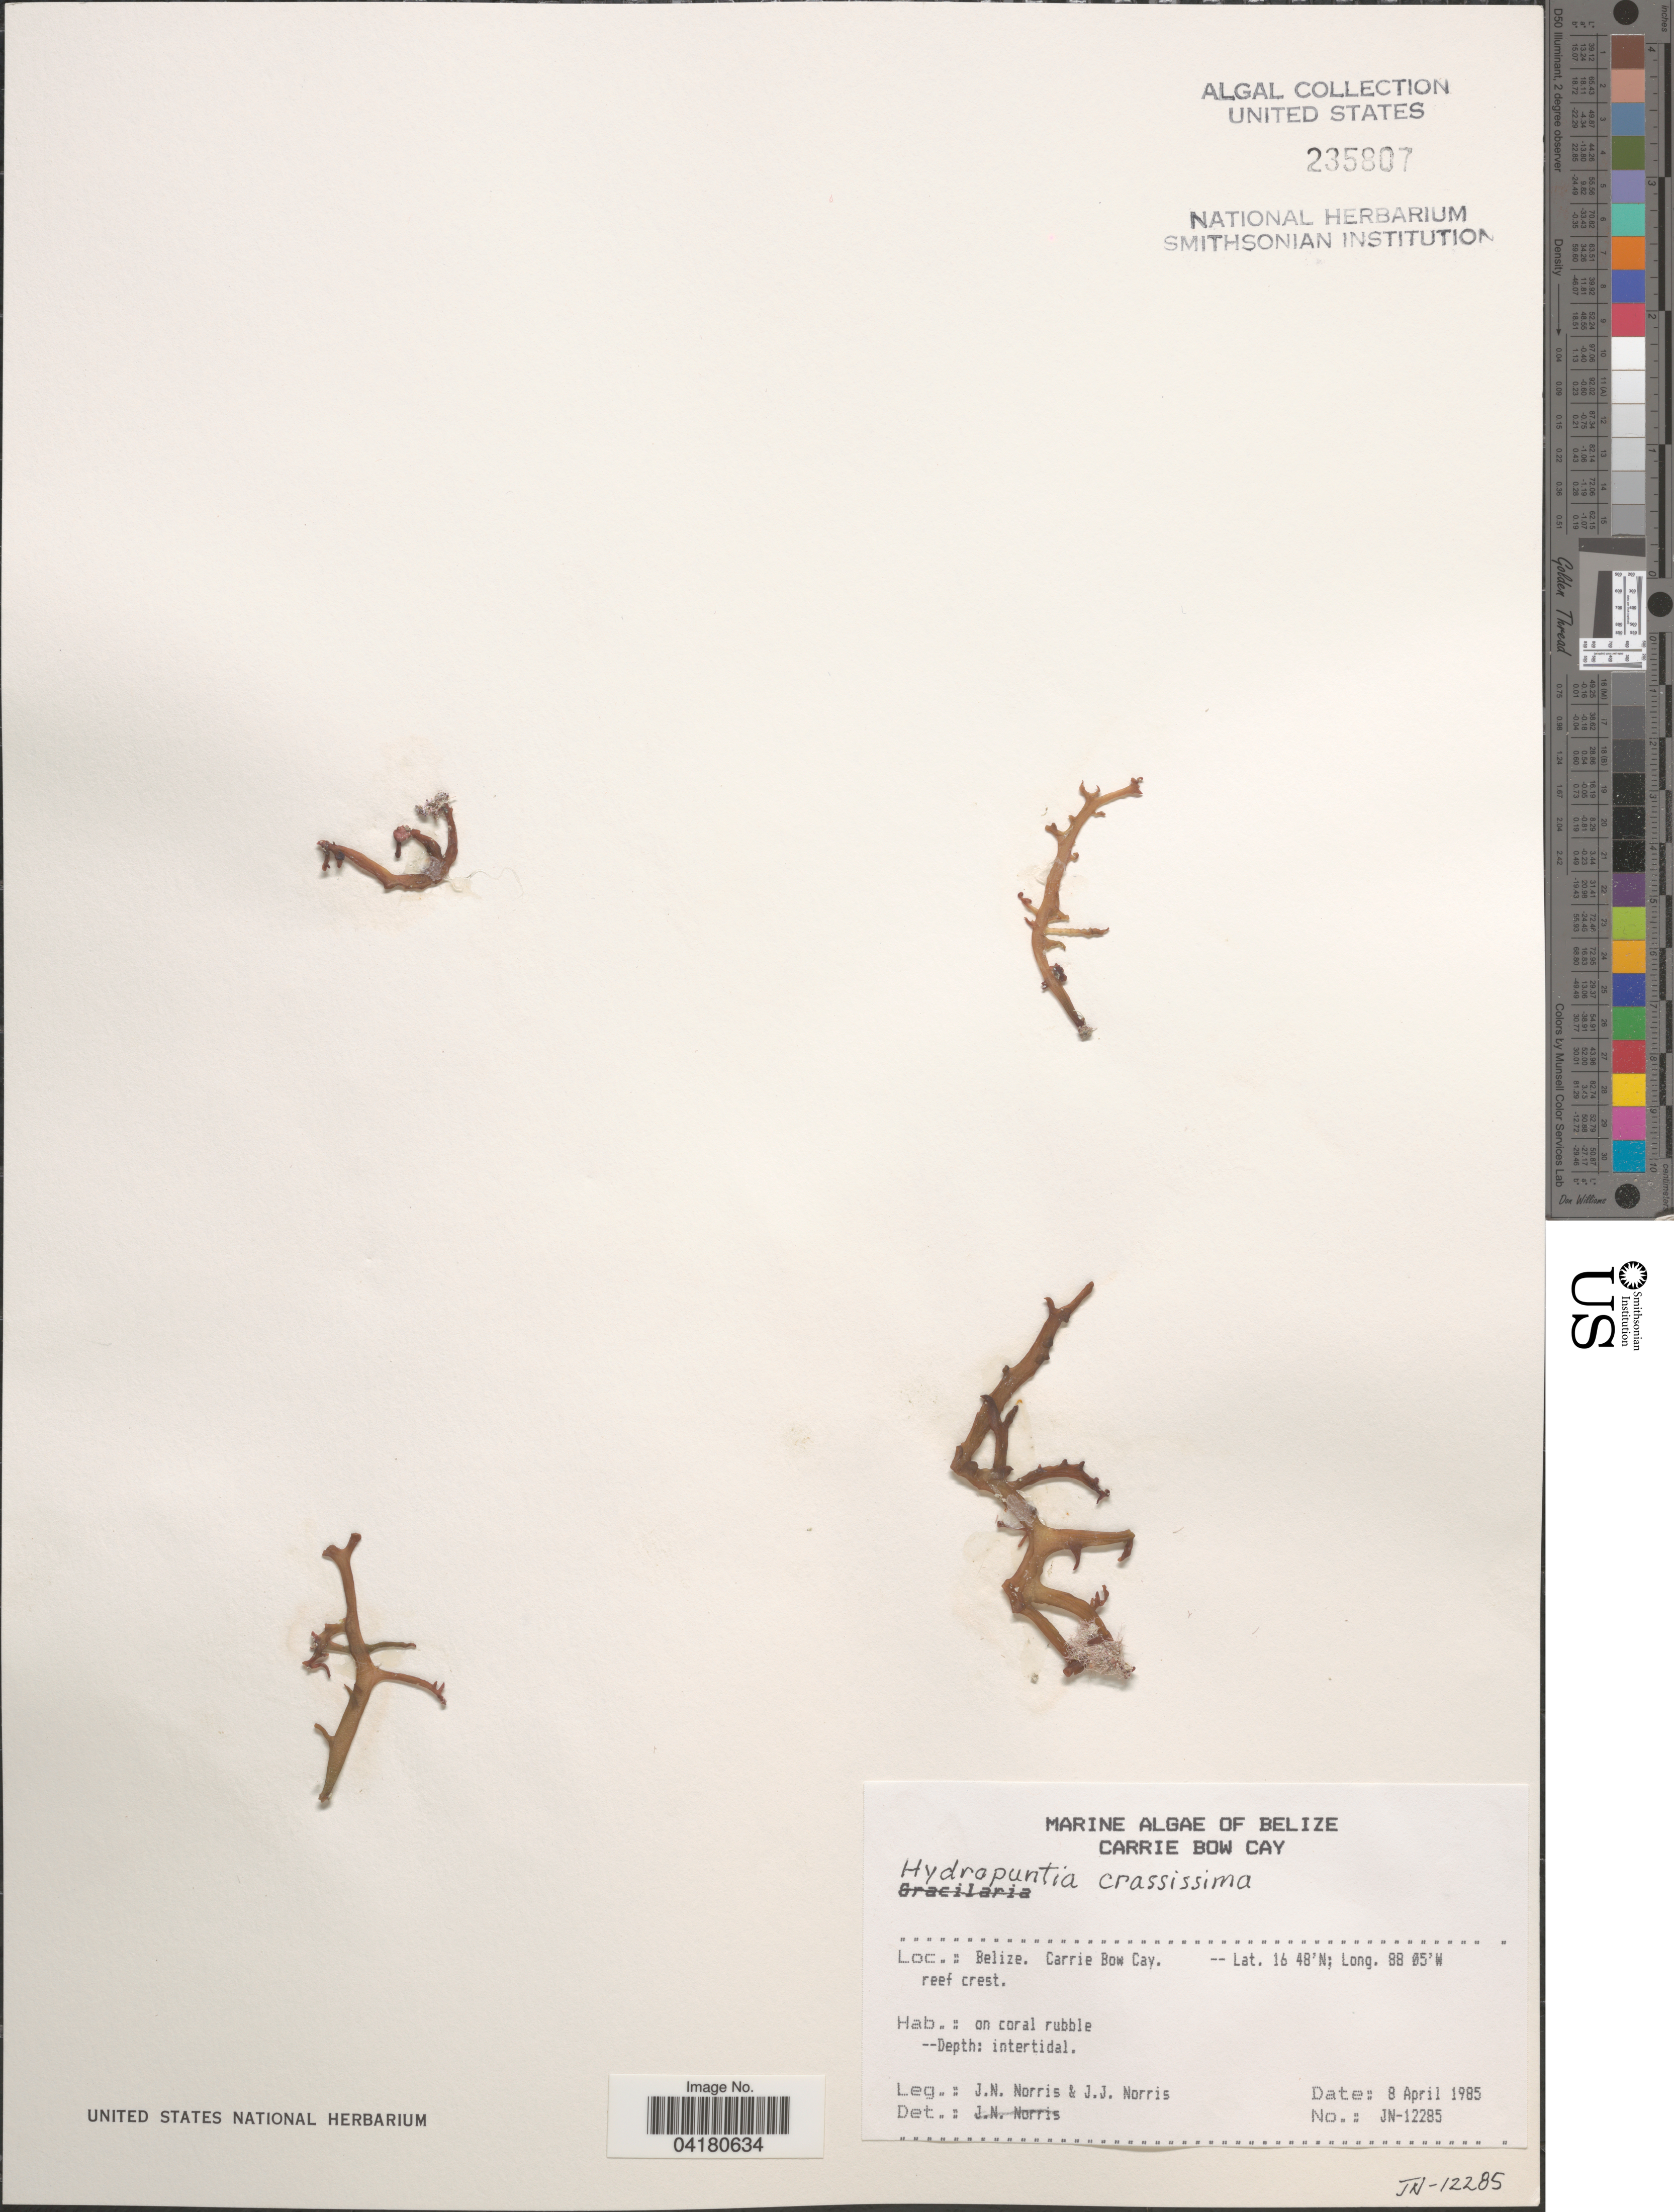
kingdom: Plantae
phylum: Rhodophyta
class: Florideophyceae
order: Gracilariales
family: Gracilariaceae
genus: Gracilaria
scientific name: Gracilaria crassissima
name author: (P. Crouan & H. Crouan) P. Crouan & H. Crouan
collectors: J. Norris & J. Norris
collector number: JN-12285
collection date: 1985-04-08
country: Belize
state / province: Belize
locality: Carrie Bow Cay.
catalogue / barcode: US 235807